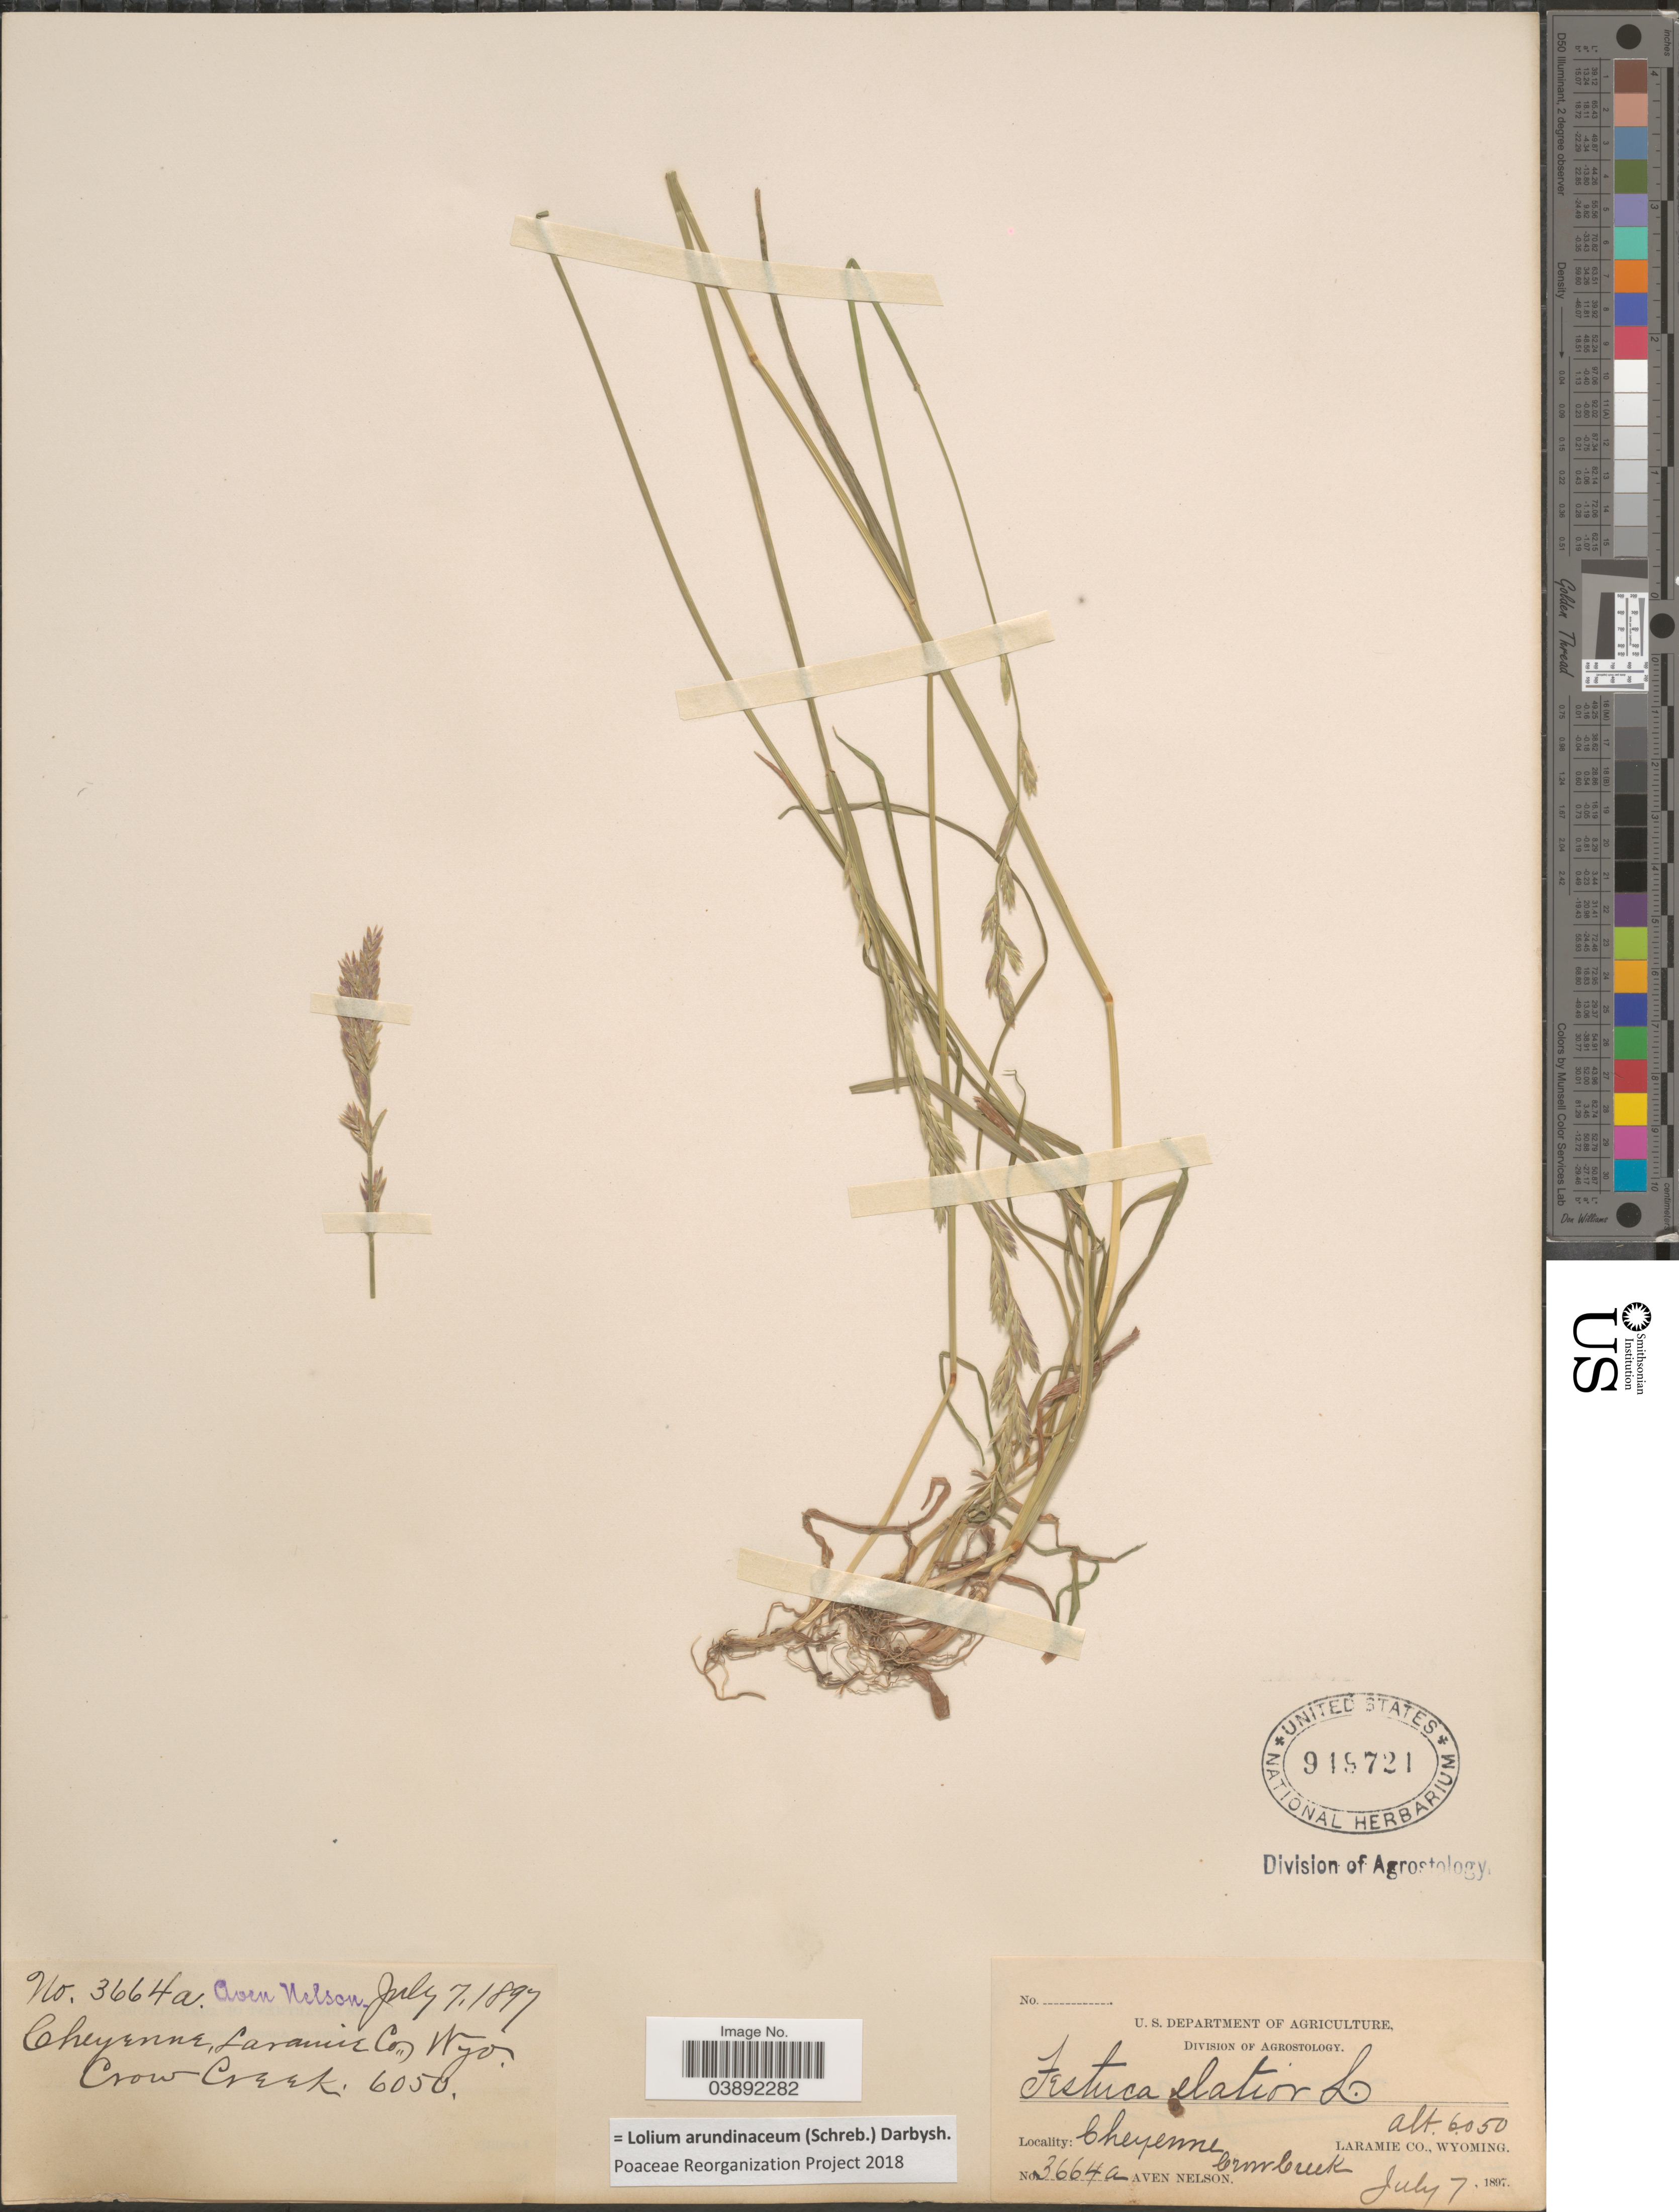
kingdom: Plantae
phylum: Tracheophyta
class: Liliopsida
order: Poales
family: Poaceae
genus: Lolium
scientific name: Lolium arundinaceum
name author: (Schreb.) Darbysh.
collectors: A. Nelson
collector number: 3664a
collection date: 1897-07-07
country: United States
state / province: Wyoming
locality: Cheyenne, Laramie Co. Crow Creek.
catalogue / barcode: US 949721